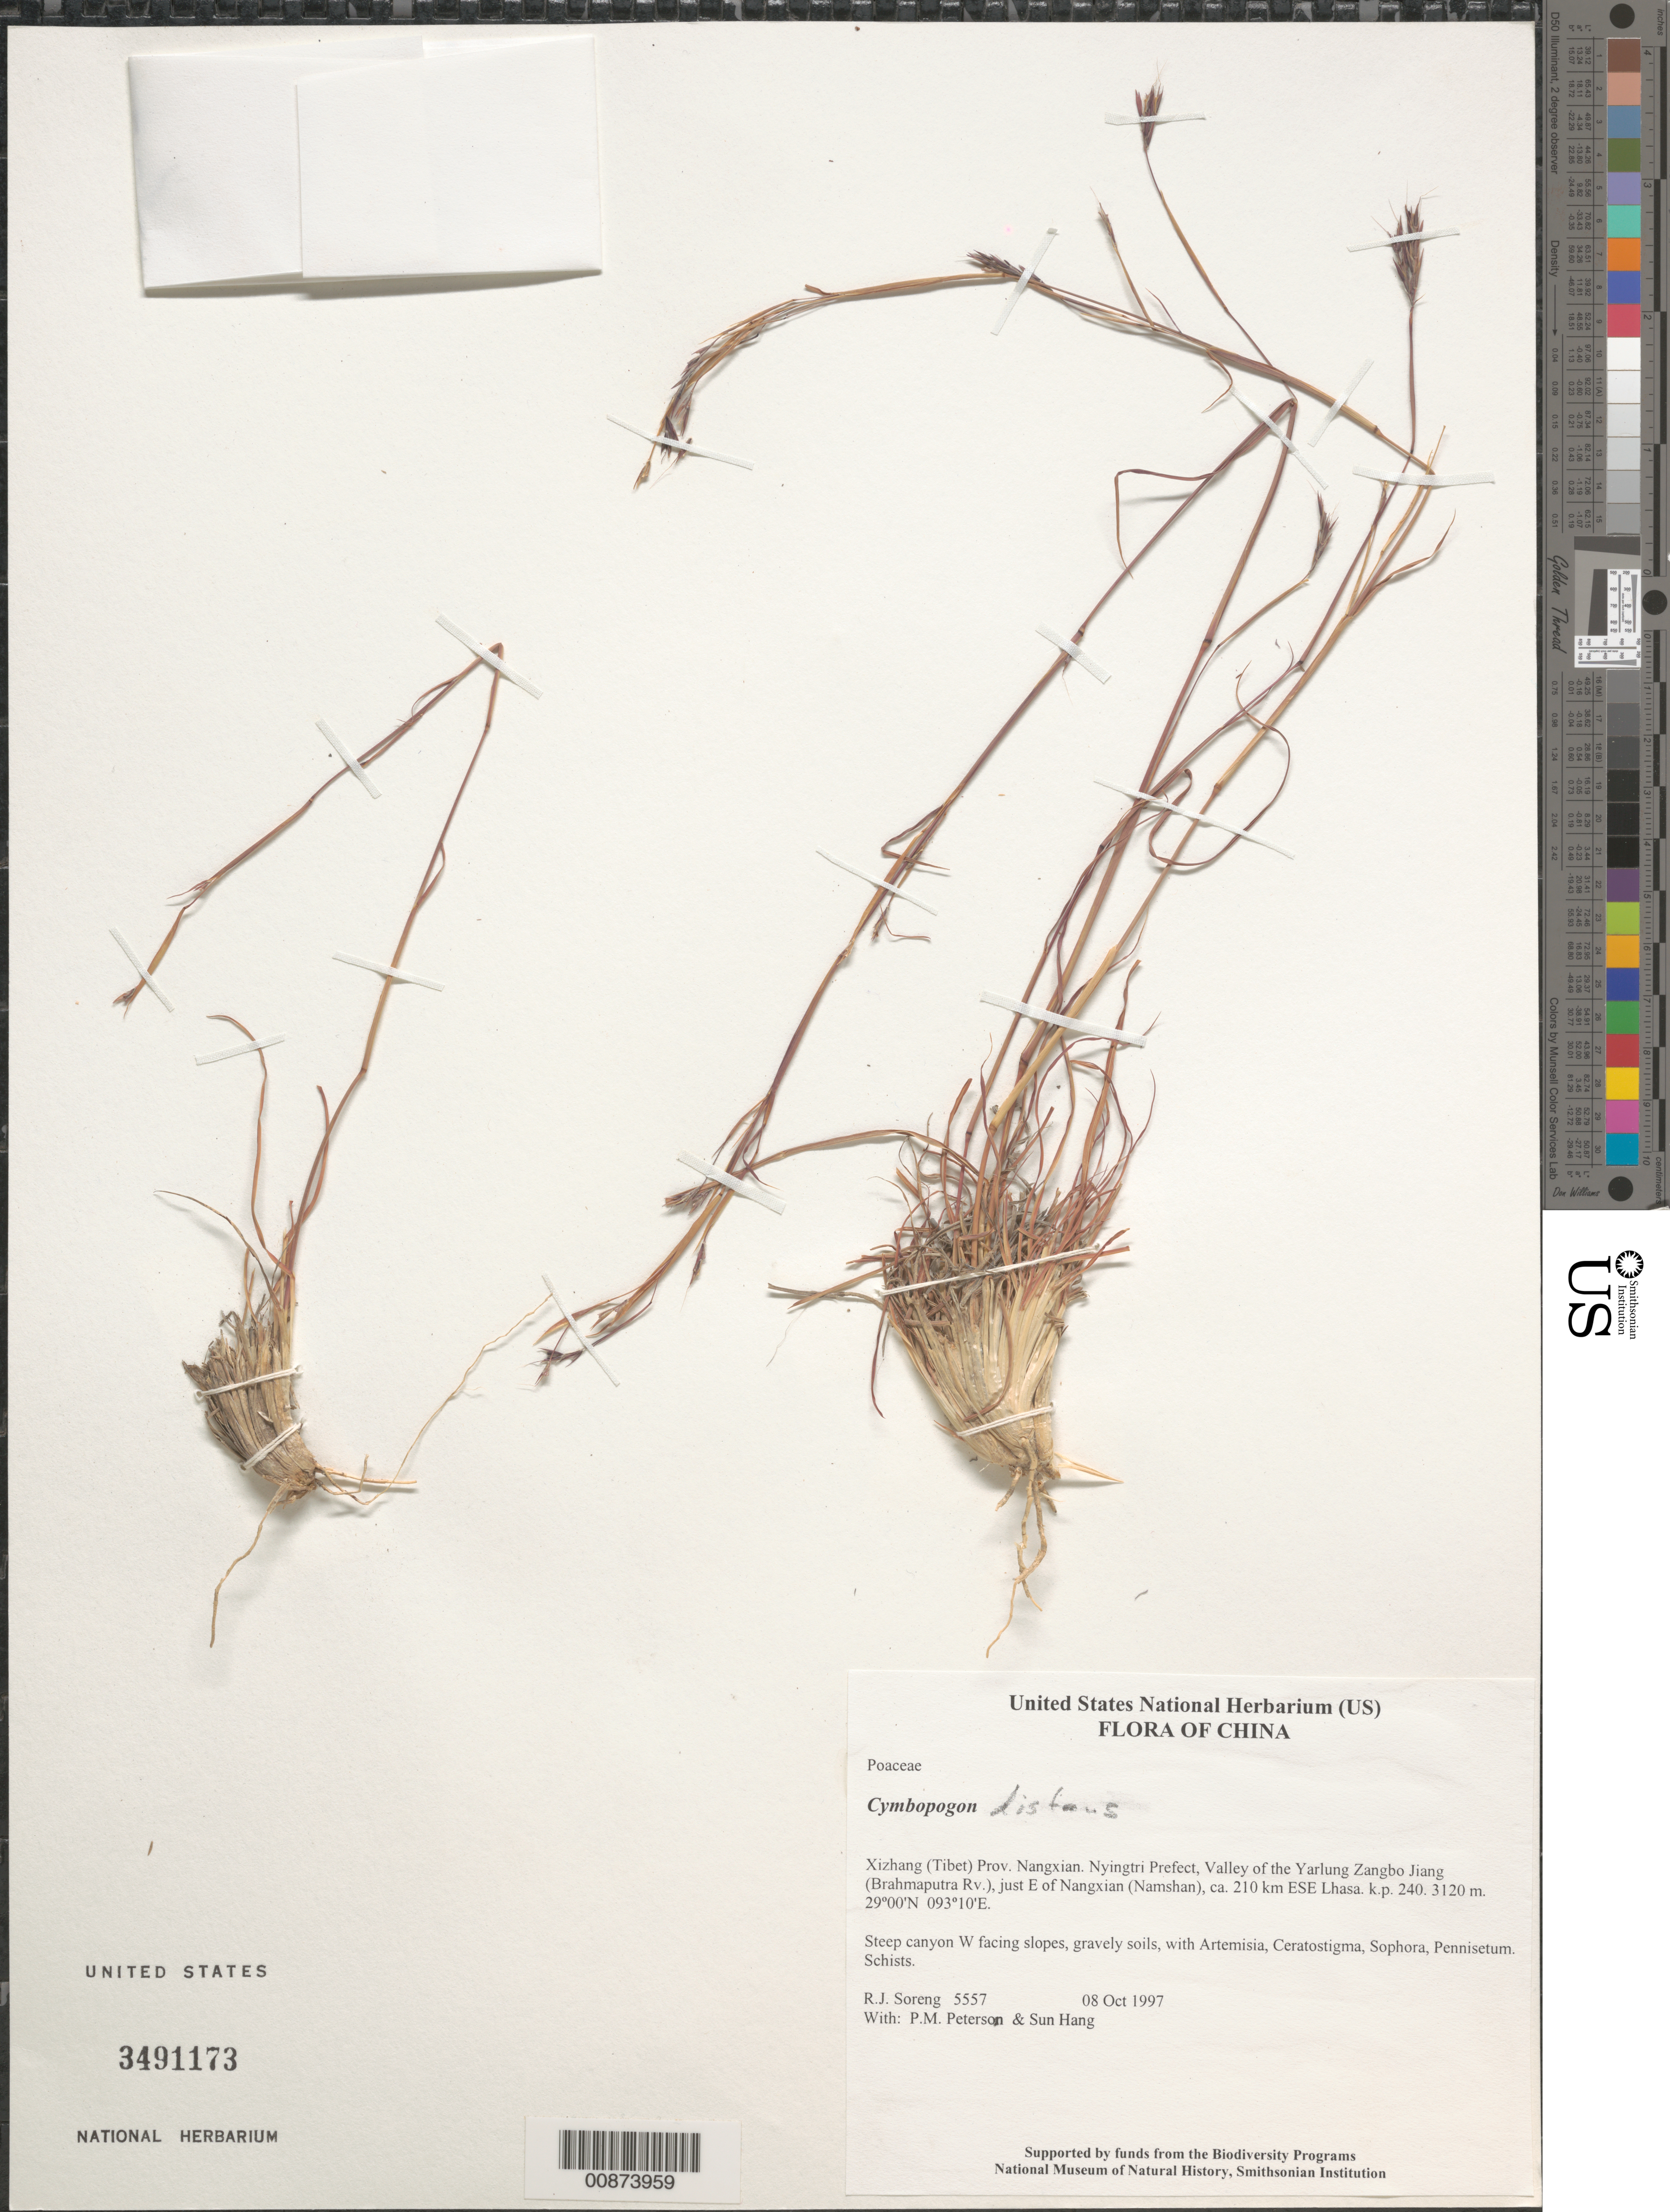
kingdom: Plantae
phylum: Tracheophyta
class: Liliopsida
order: Poales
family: Poaceae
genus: Cymbopogon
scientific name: Cymbopogon distans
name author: (Nees ex Steud.) Willd.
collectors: R. J. Soreng, P. M. Peterson & Sun Hang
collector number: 5557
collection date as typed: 08 Oct 1997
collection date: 1997-10-08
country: China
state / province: Xizang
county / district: Nangxian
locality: Nyingtri Prefect, Valley of the Yarlung Zangbo Jiang (Brahmaputra Rv.), just E of Nangxian (Namshan), ca. 210 km ESE Lhasa. k.p. 240.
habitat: Steep canyon W facing slopes, gravely soils, with Artemisia, Ceratostigma, Sophora, Pennisetum. Schists.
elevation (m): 3120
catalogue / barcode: US 3491173